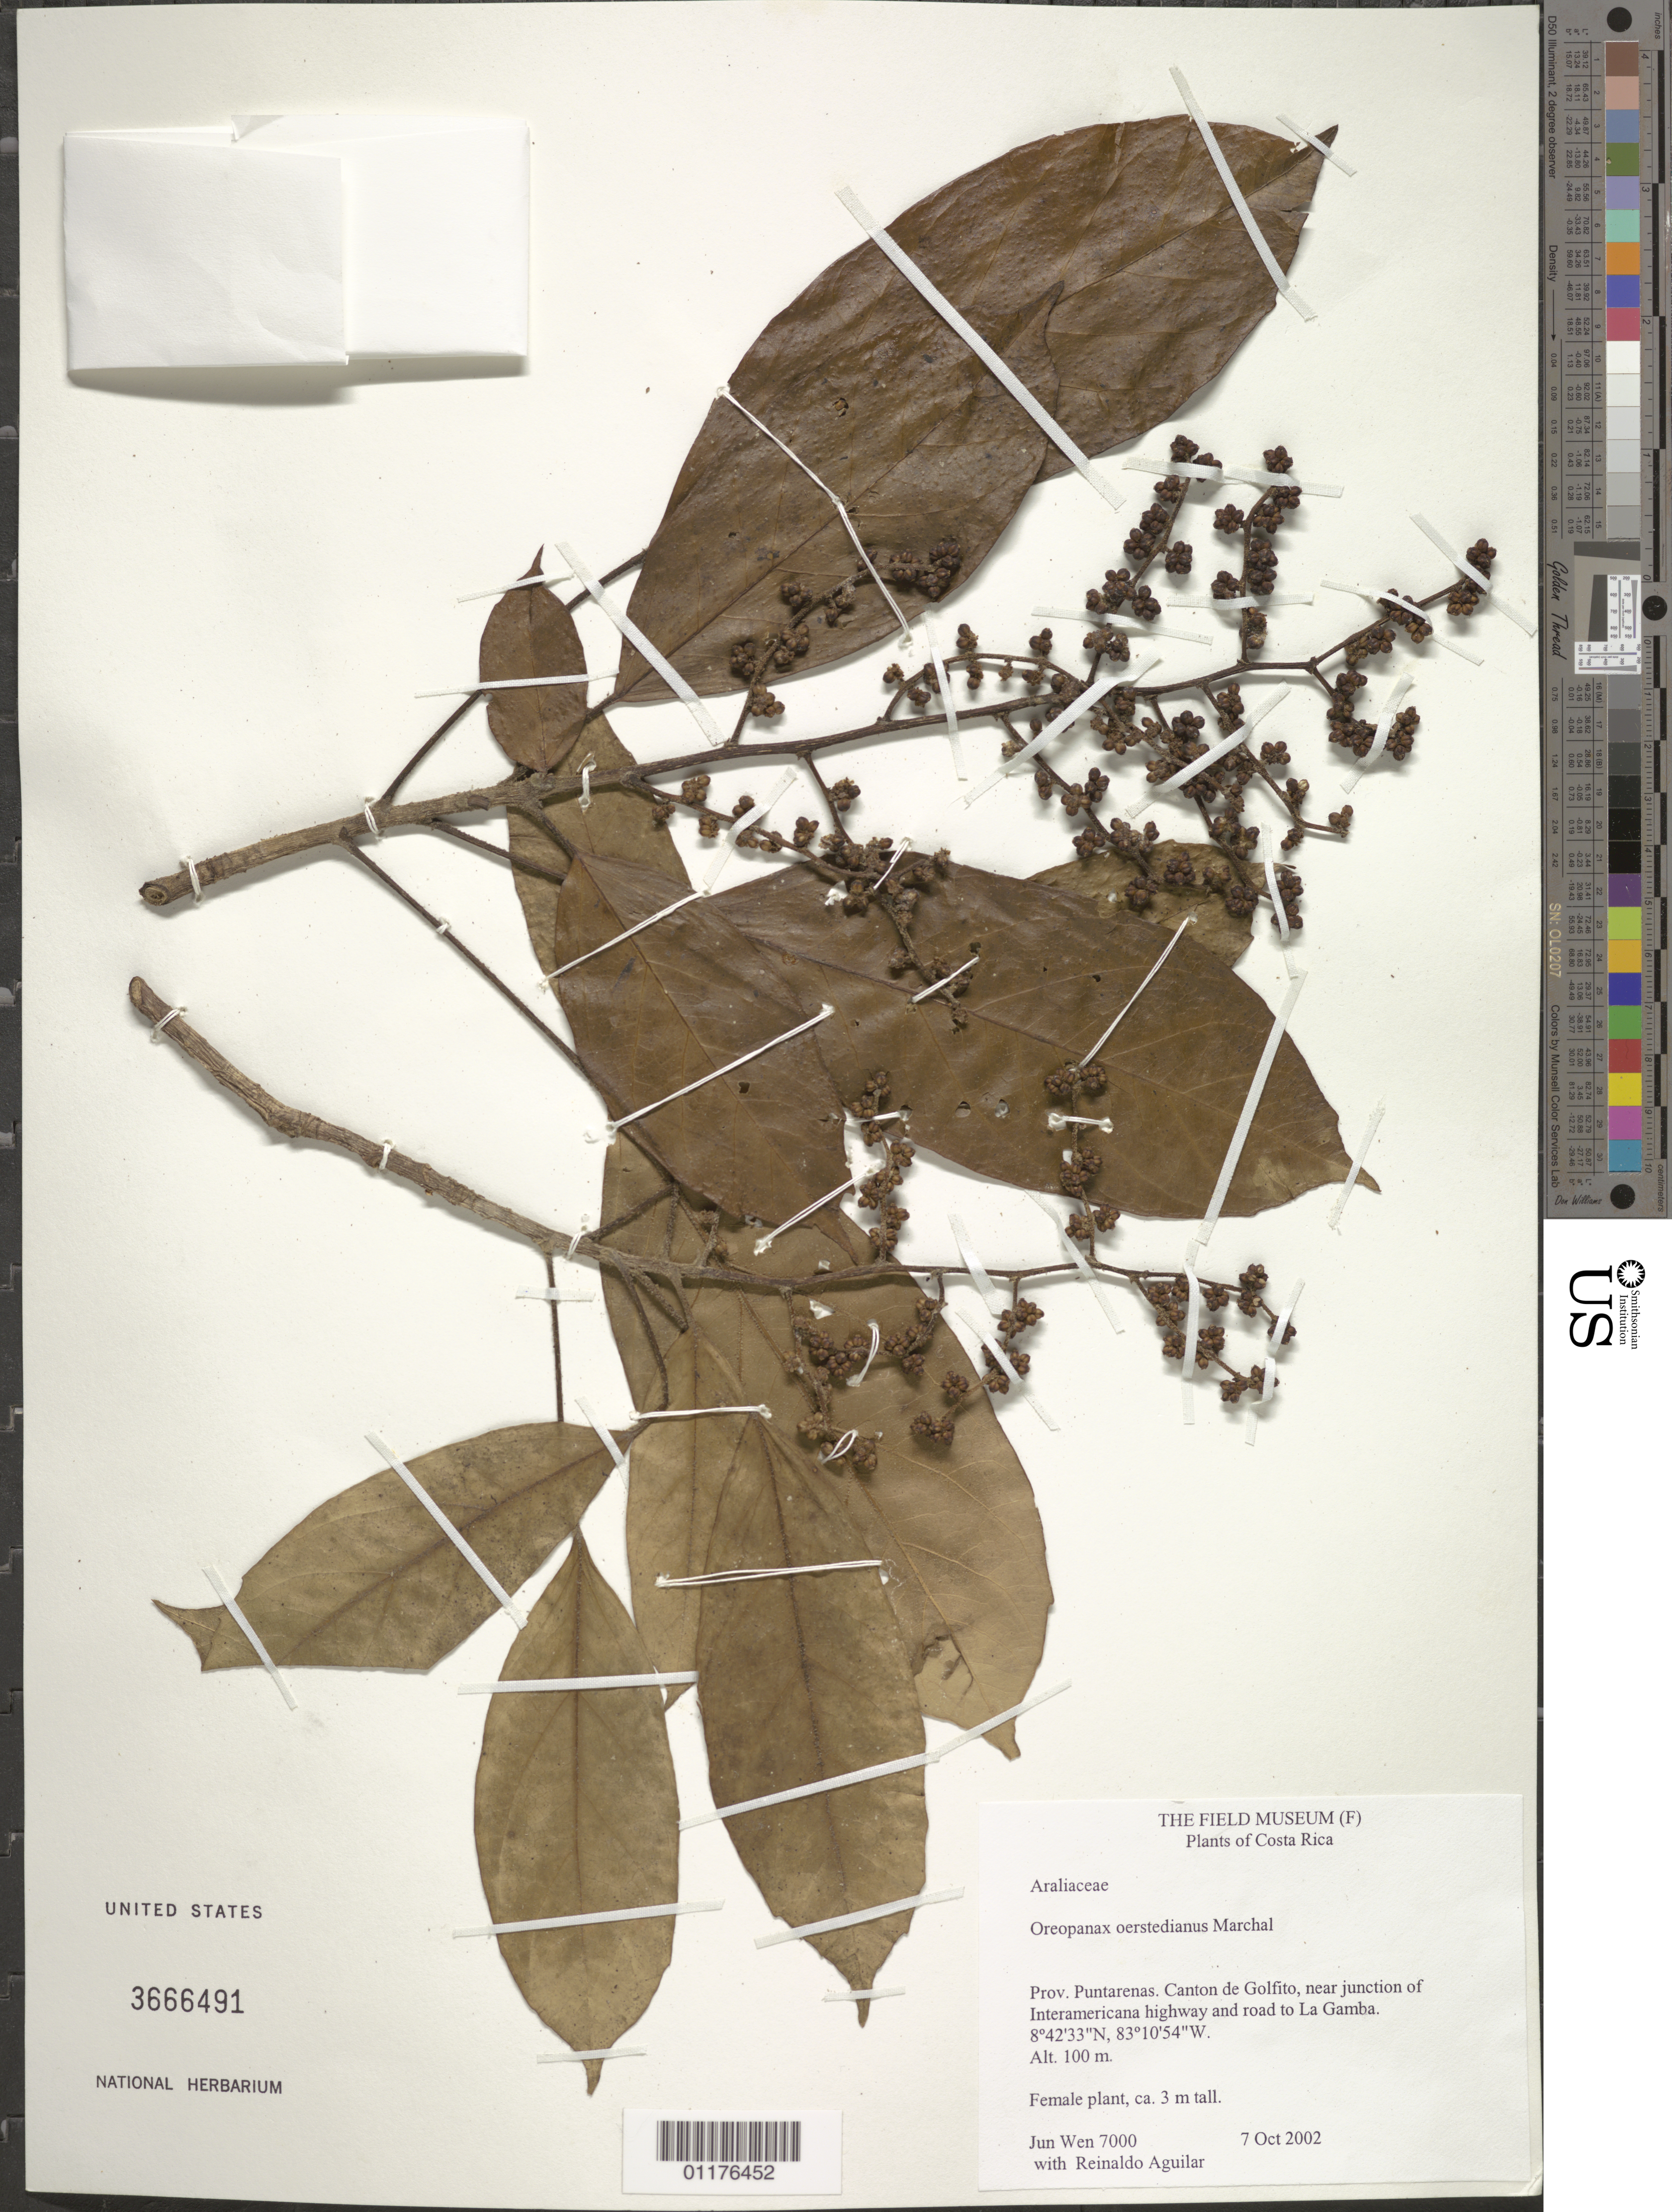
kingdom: Plantae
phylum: Tracheophyta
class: Magnoliopsida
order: Apiales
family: Araliaceae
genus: Oreopanax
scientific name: Oreopanax oerstedianus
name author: Marchal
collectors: J. Wen & R. Aguilar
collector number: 7000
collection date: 2002-10-07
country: Costa Rica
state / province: Puntarenas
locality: Canton de Golfito, near junction of Interamericana highway and road to La Gamba.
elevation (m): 100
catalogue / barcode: US 3666491